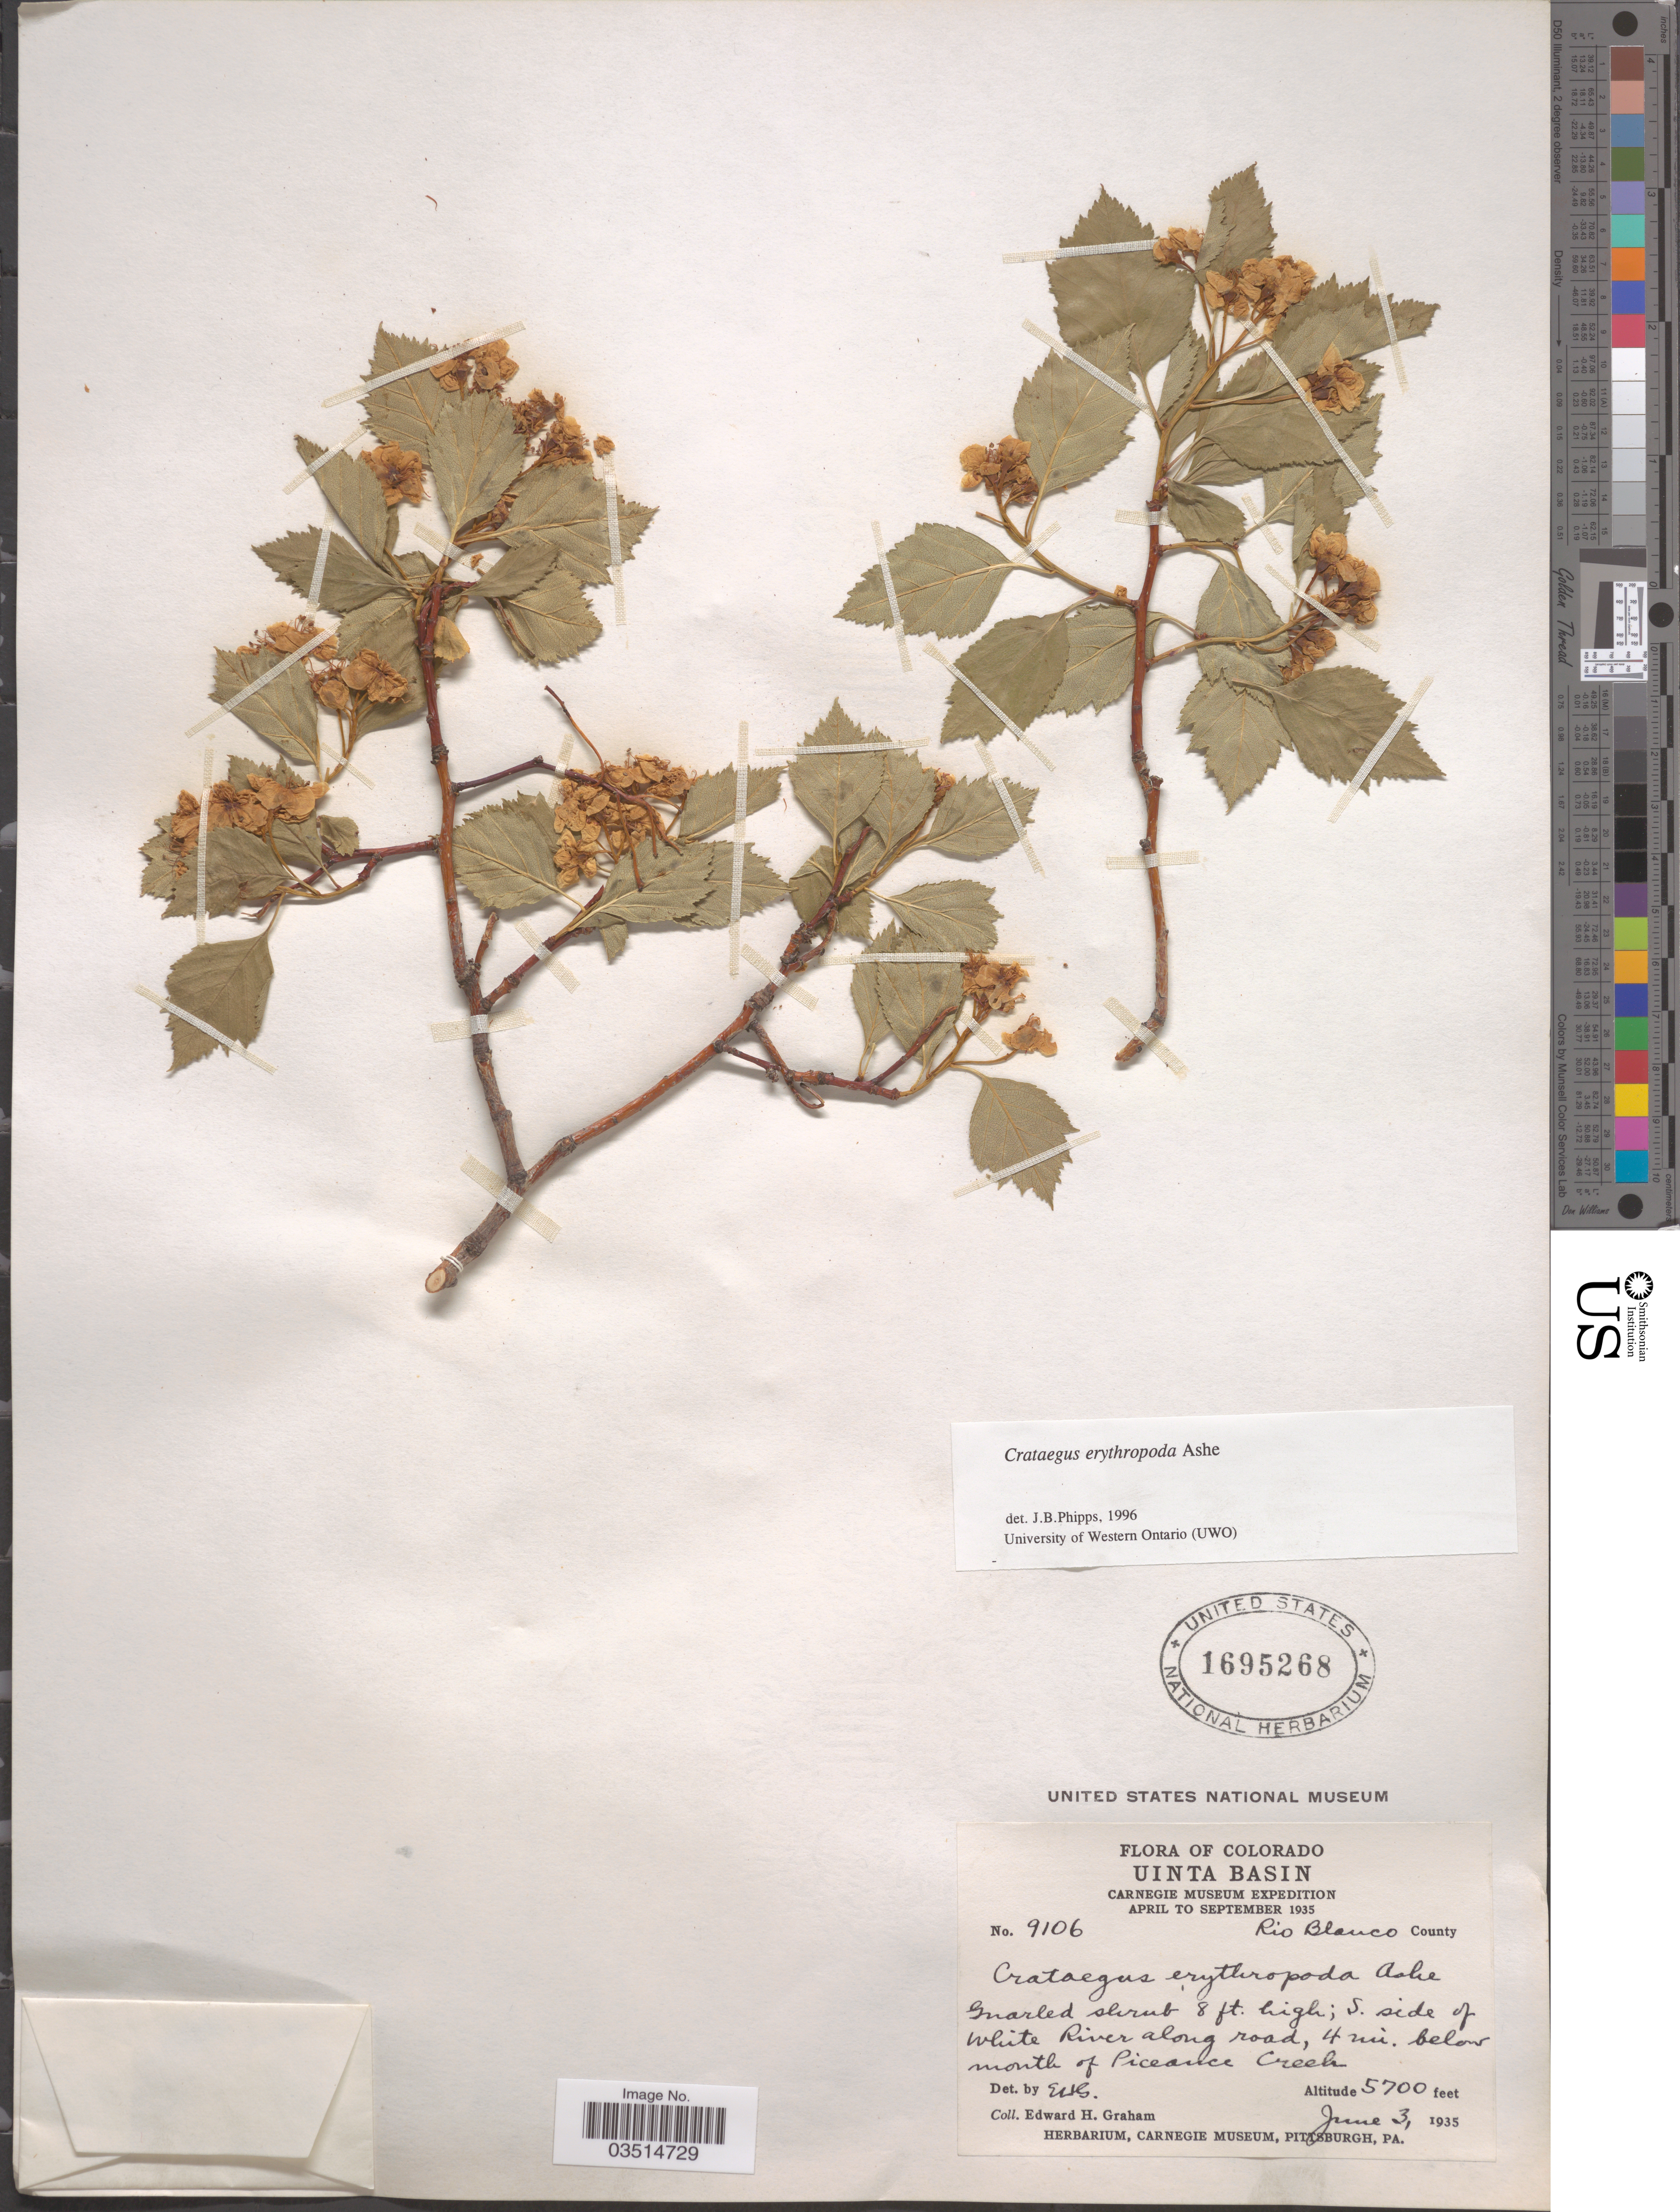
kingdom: Plantae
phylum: Tracheophyta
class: Magnoliopsida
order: Rosales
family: Rosaceae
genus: Crataegus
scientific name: Crataegus erythropoda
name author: Ashe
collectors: E. H. Graham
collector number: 9106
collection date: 1935-06-03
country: United States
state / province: Colorado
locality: Uinta Basin. Rio Blanco County. S. side of White River along road, 4 mi. below mouth of Piceance Creek.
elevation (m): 1737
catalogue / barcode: US 1695268